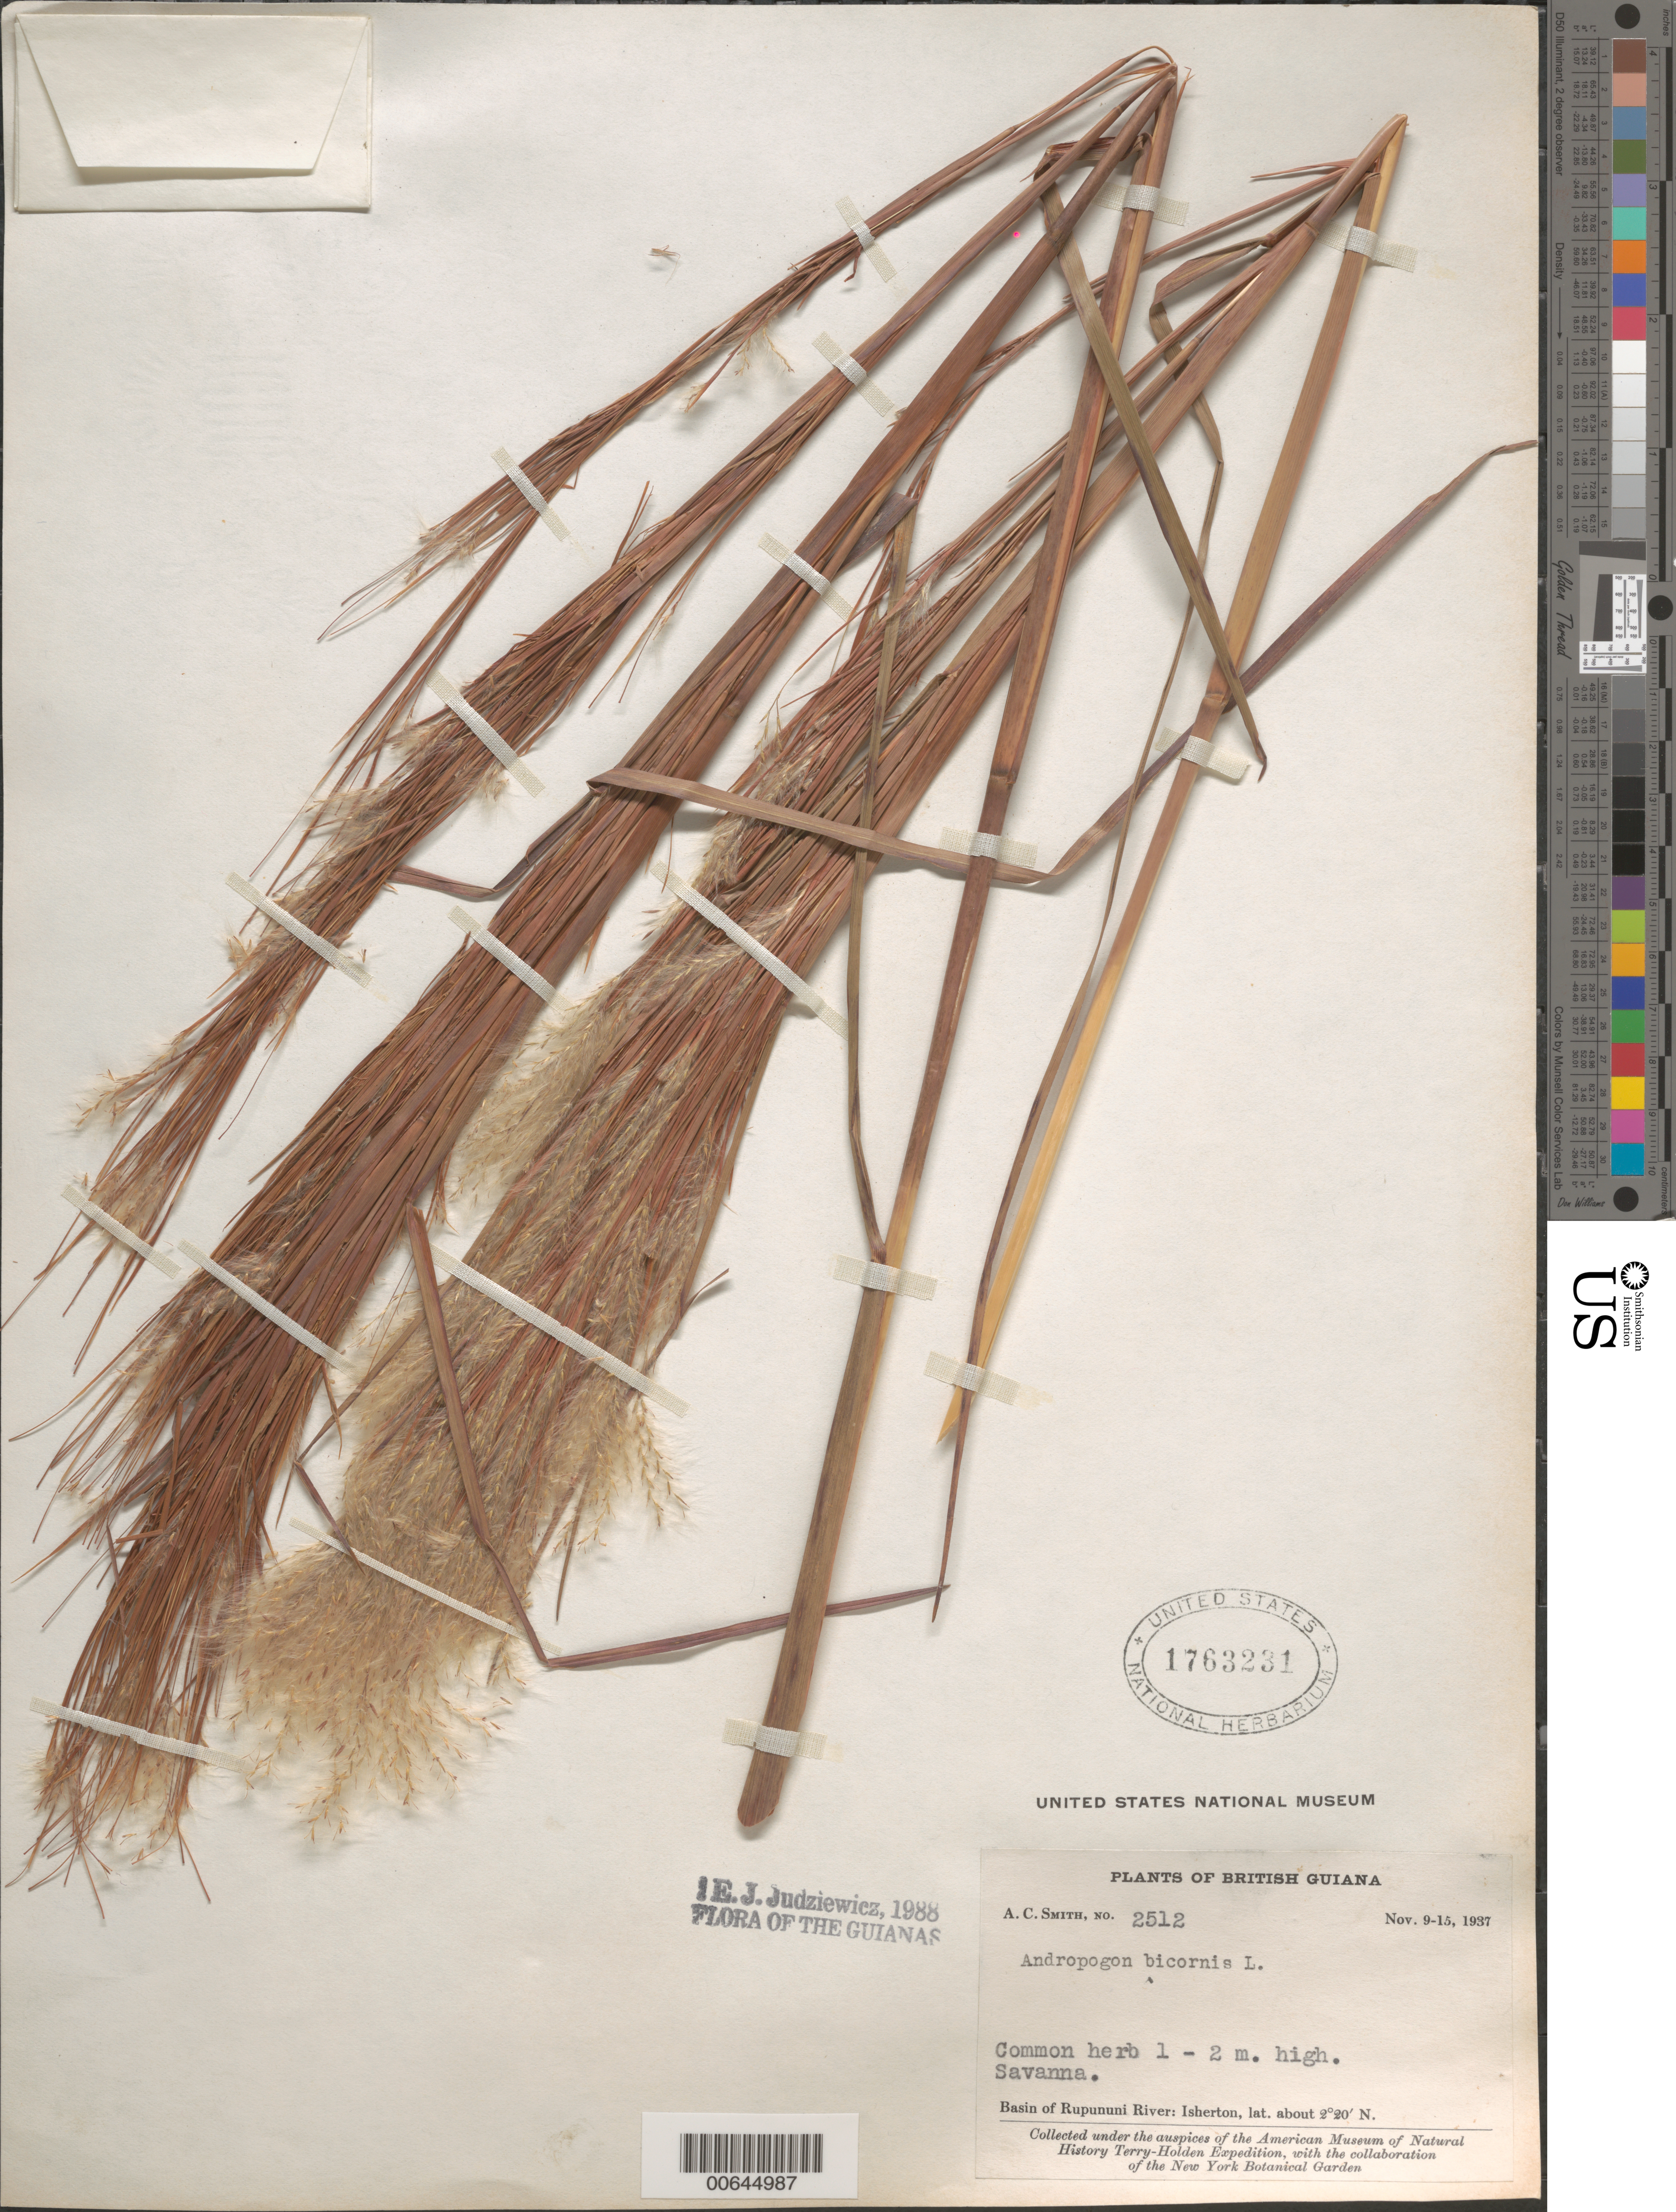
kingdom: Plantae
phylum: Tracheophyta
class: Liliopsida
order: Poales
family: Poaceae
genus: Andropogon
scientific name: Andropogon bicornis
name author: L.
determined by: Judziewicz, E. J.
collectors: A. C. Smith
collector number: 2512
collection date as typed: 9-Nov-37 to 15-Nov-37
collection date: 1937-11-09/1937-11-15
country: Guyana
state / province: U. Takutu-U. Essequibo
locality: Isherton, basin of Rupununi River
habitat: Savanna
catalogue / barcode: US 1763231